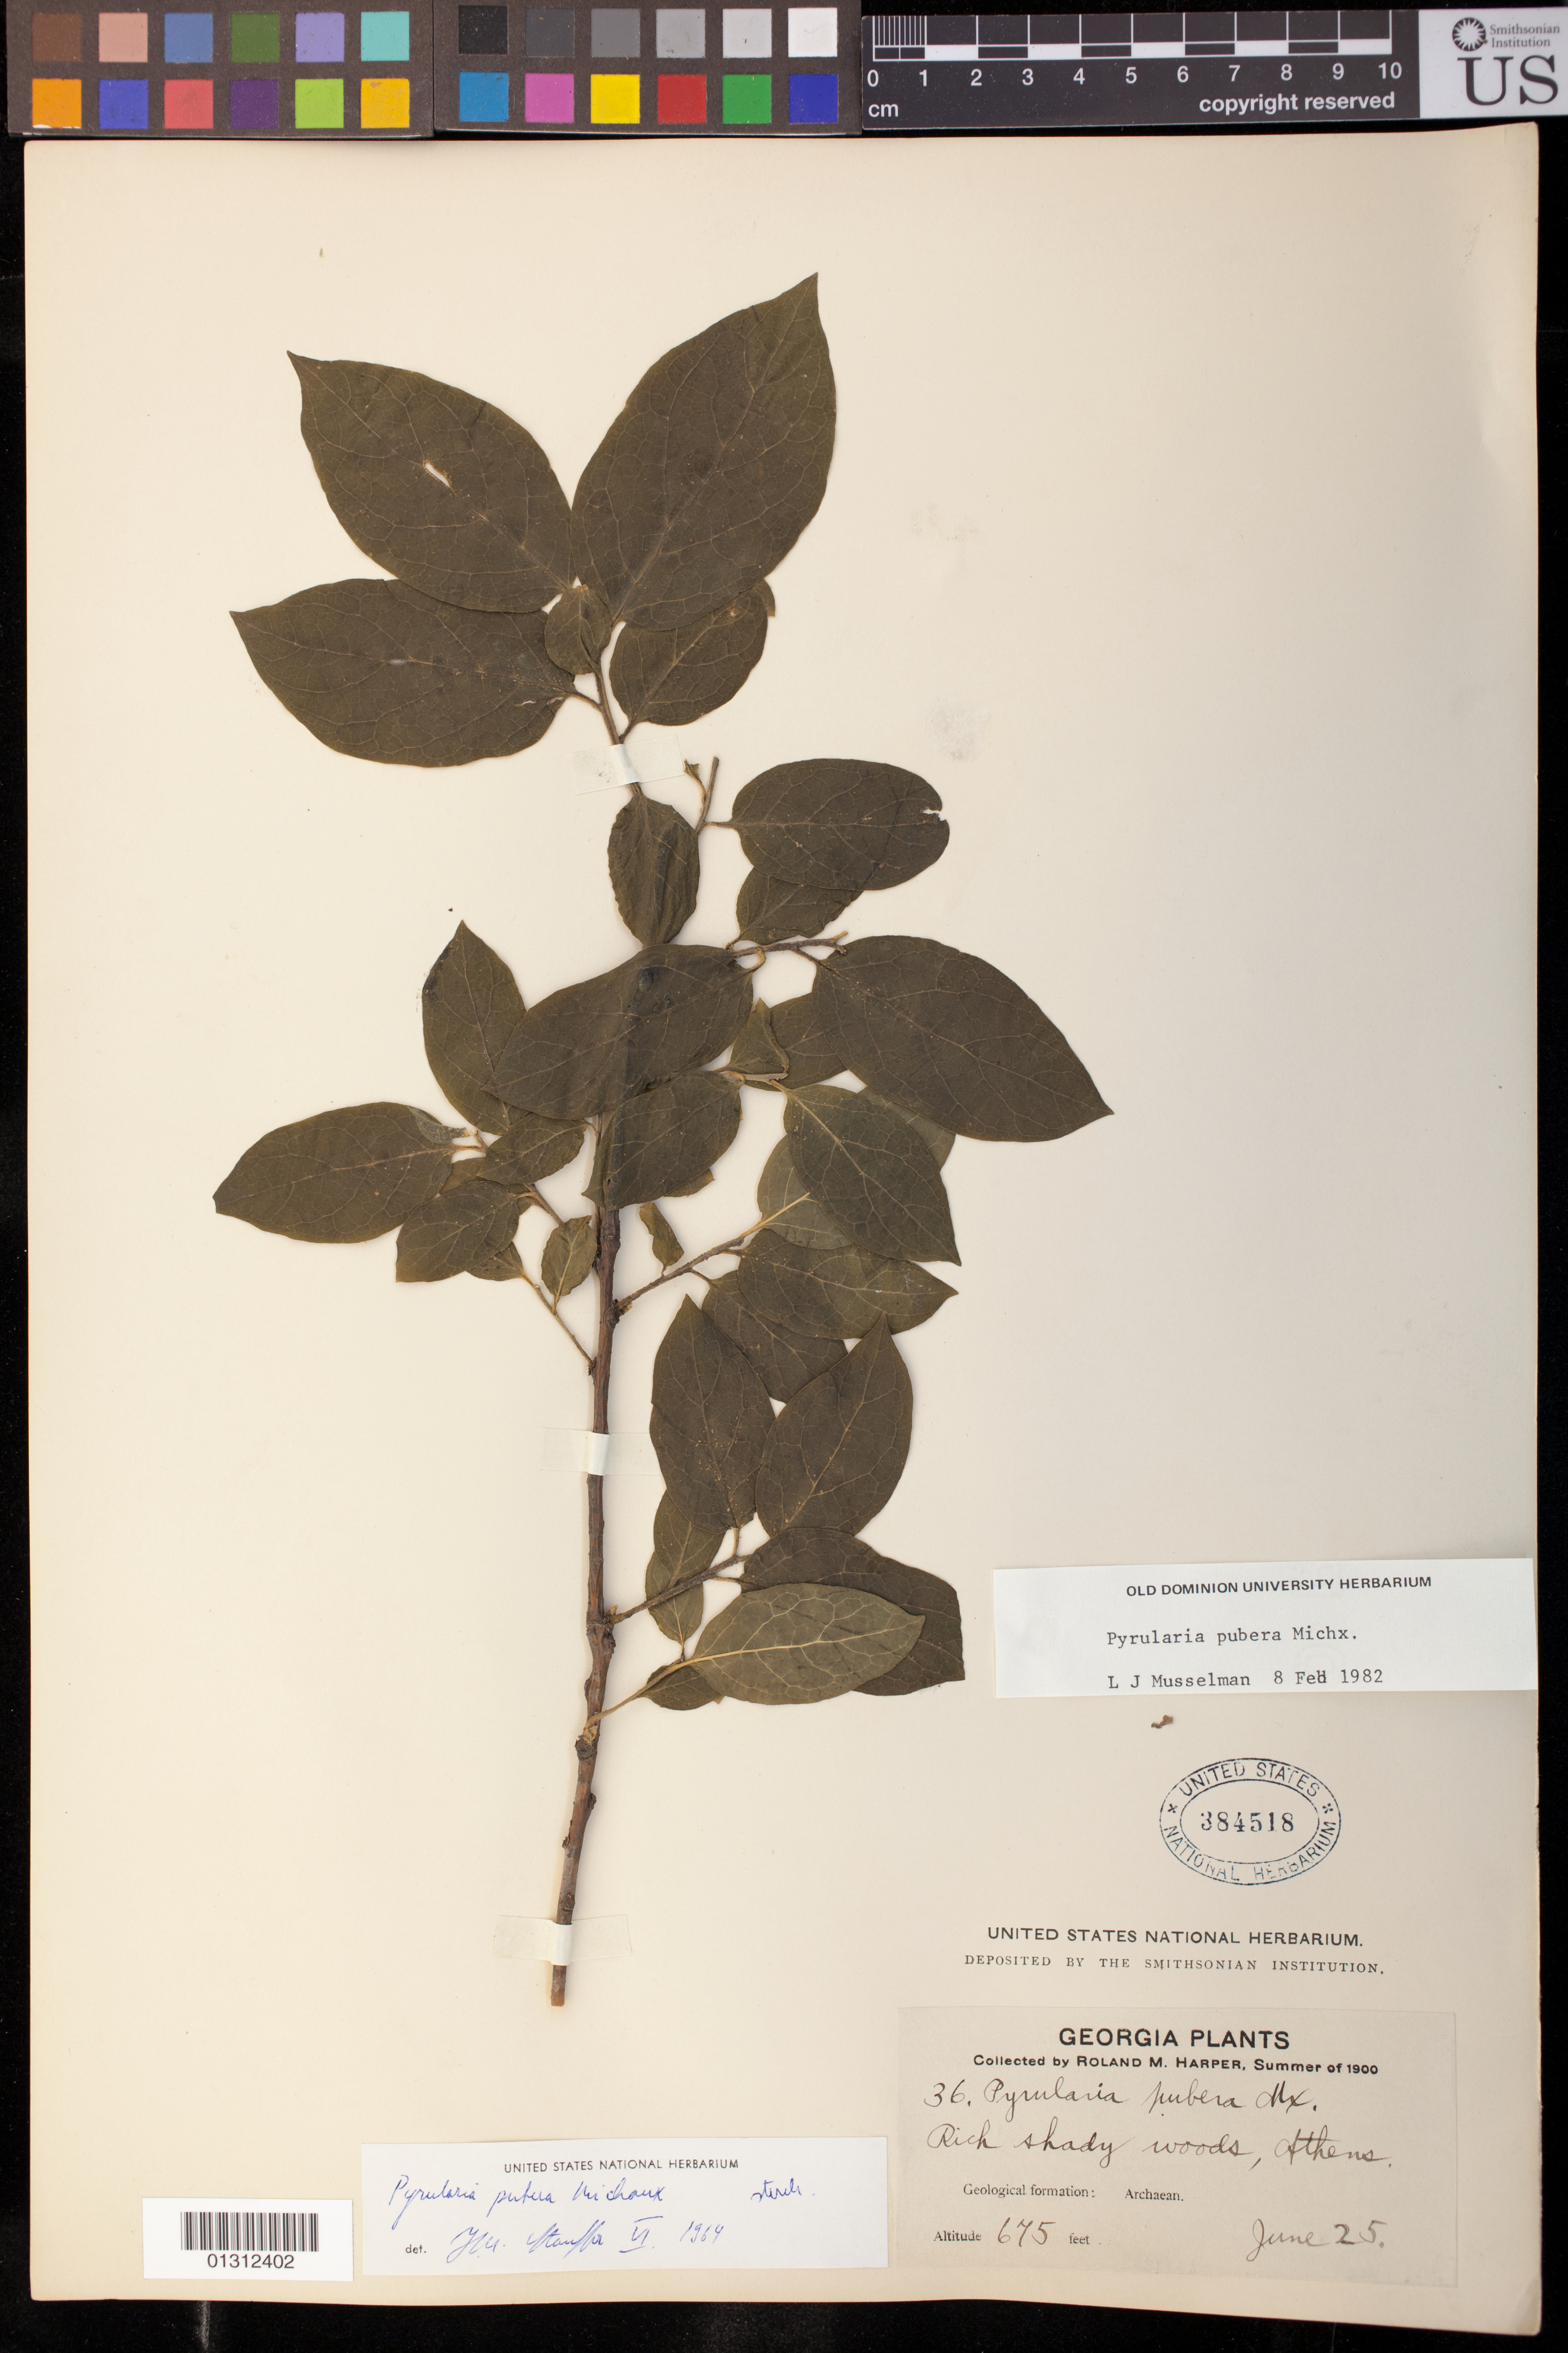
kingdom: Plantae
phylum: Tracheophyta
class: Magnoliopsida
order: Santalales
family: Cervantesiaceae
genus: Pyrularia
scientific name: Pyrularia pubera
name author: Michx.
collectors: R. M. Harper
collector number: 36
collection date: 1900-06-25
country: United States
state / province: Georgia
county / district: Clarke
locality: Athens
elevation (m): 206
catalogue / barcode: US 384518